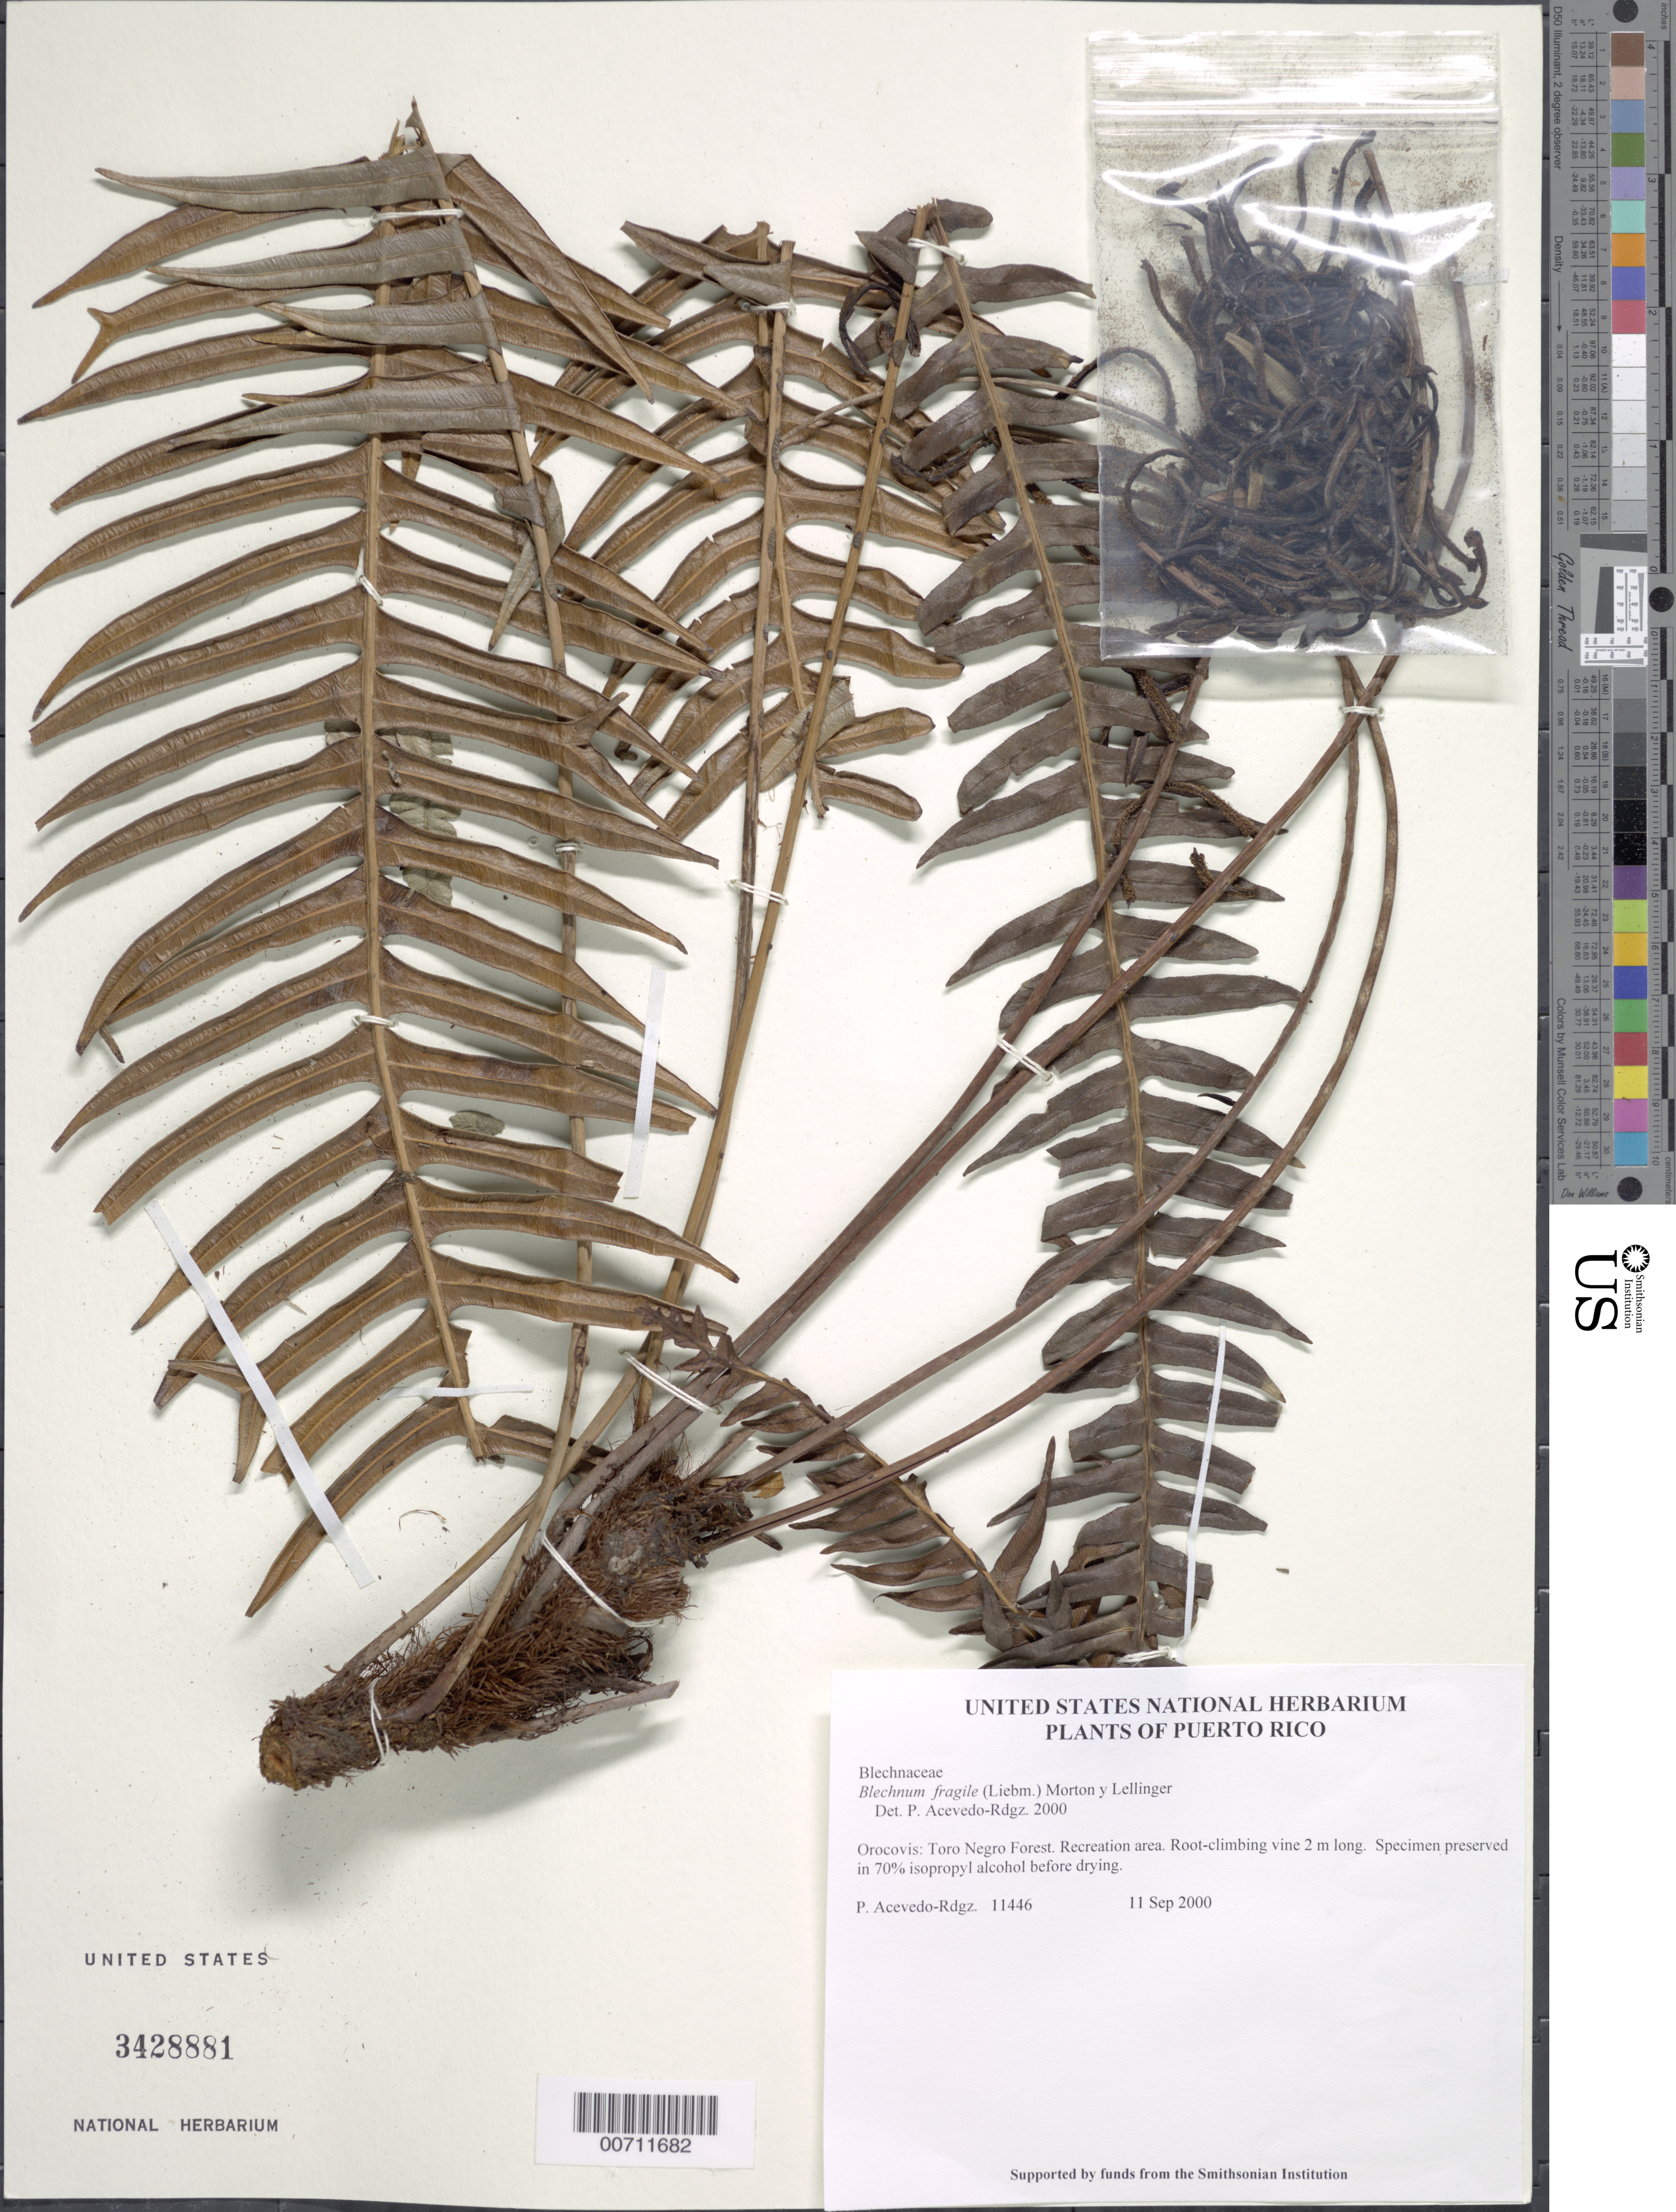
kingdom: Plantae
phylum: Tracheophyta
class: Polypodiopsida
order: Polypodiales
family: Blechnaceae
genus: Blechnum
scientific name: Blechnum fragile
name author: (Liebm.) C.V. Morton & Lellinger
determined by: Acevedo-Rodríguez, P., (BOT), Smithsonian Institution - National Museum of Natural History (UNITED STATES)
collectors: P. Acevedo-Rodr.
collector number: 11446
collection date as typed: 11 Sep 2000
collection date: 2000-09-11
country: Puerto Rico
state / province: Orocovis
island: Puerto Rico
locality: Orocovis: Toro Negro Forest.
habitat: Recreation area.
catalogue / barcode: US 3428881